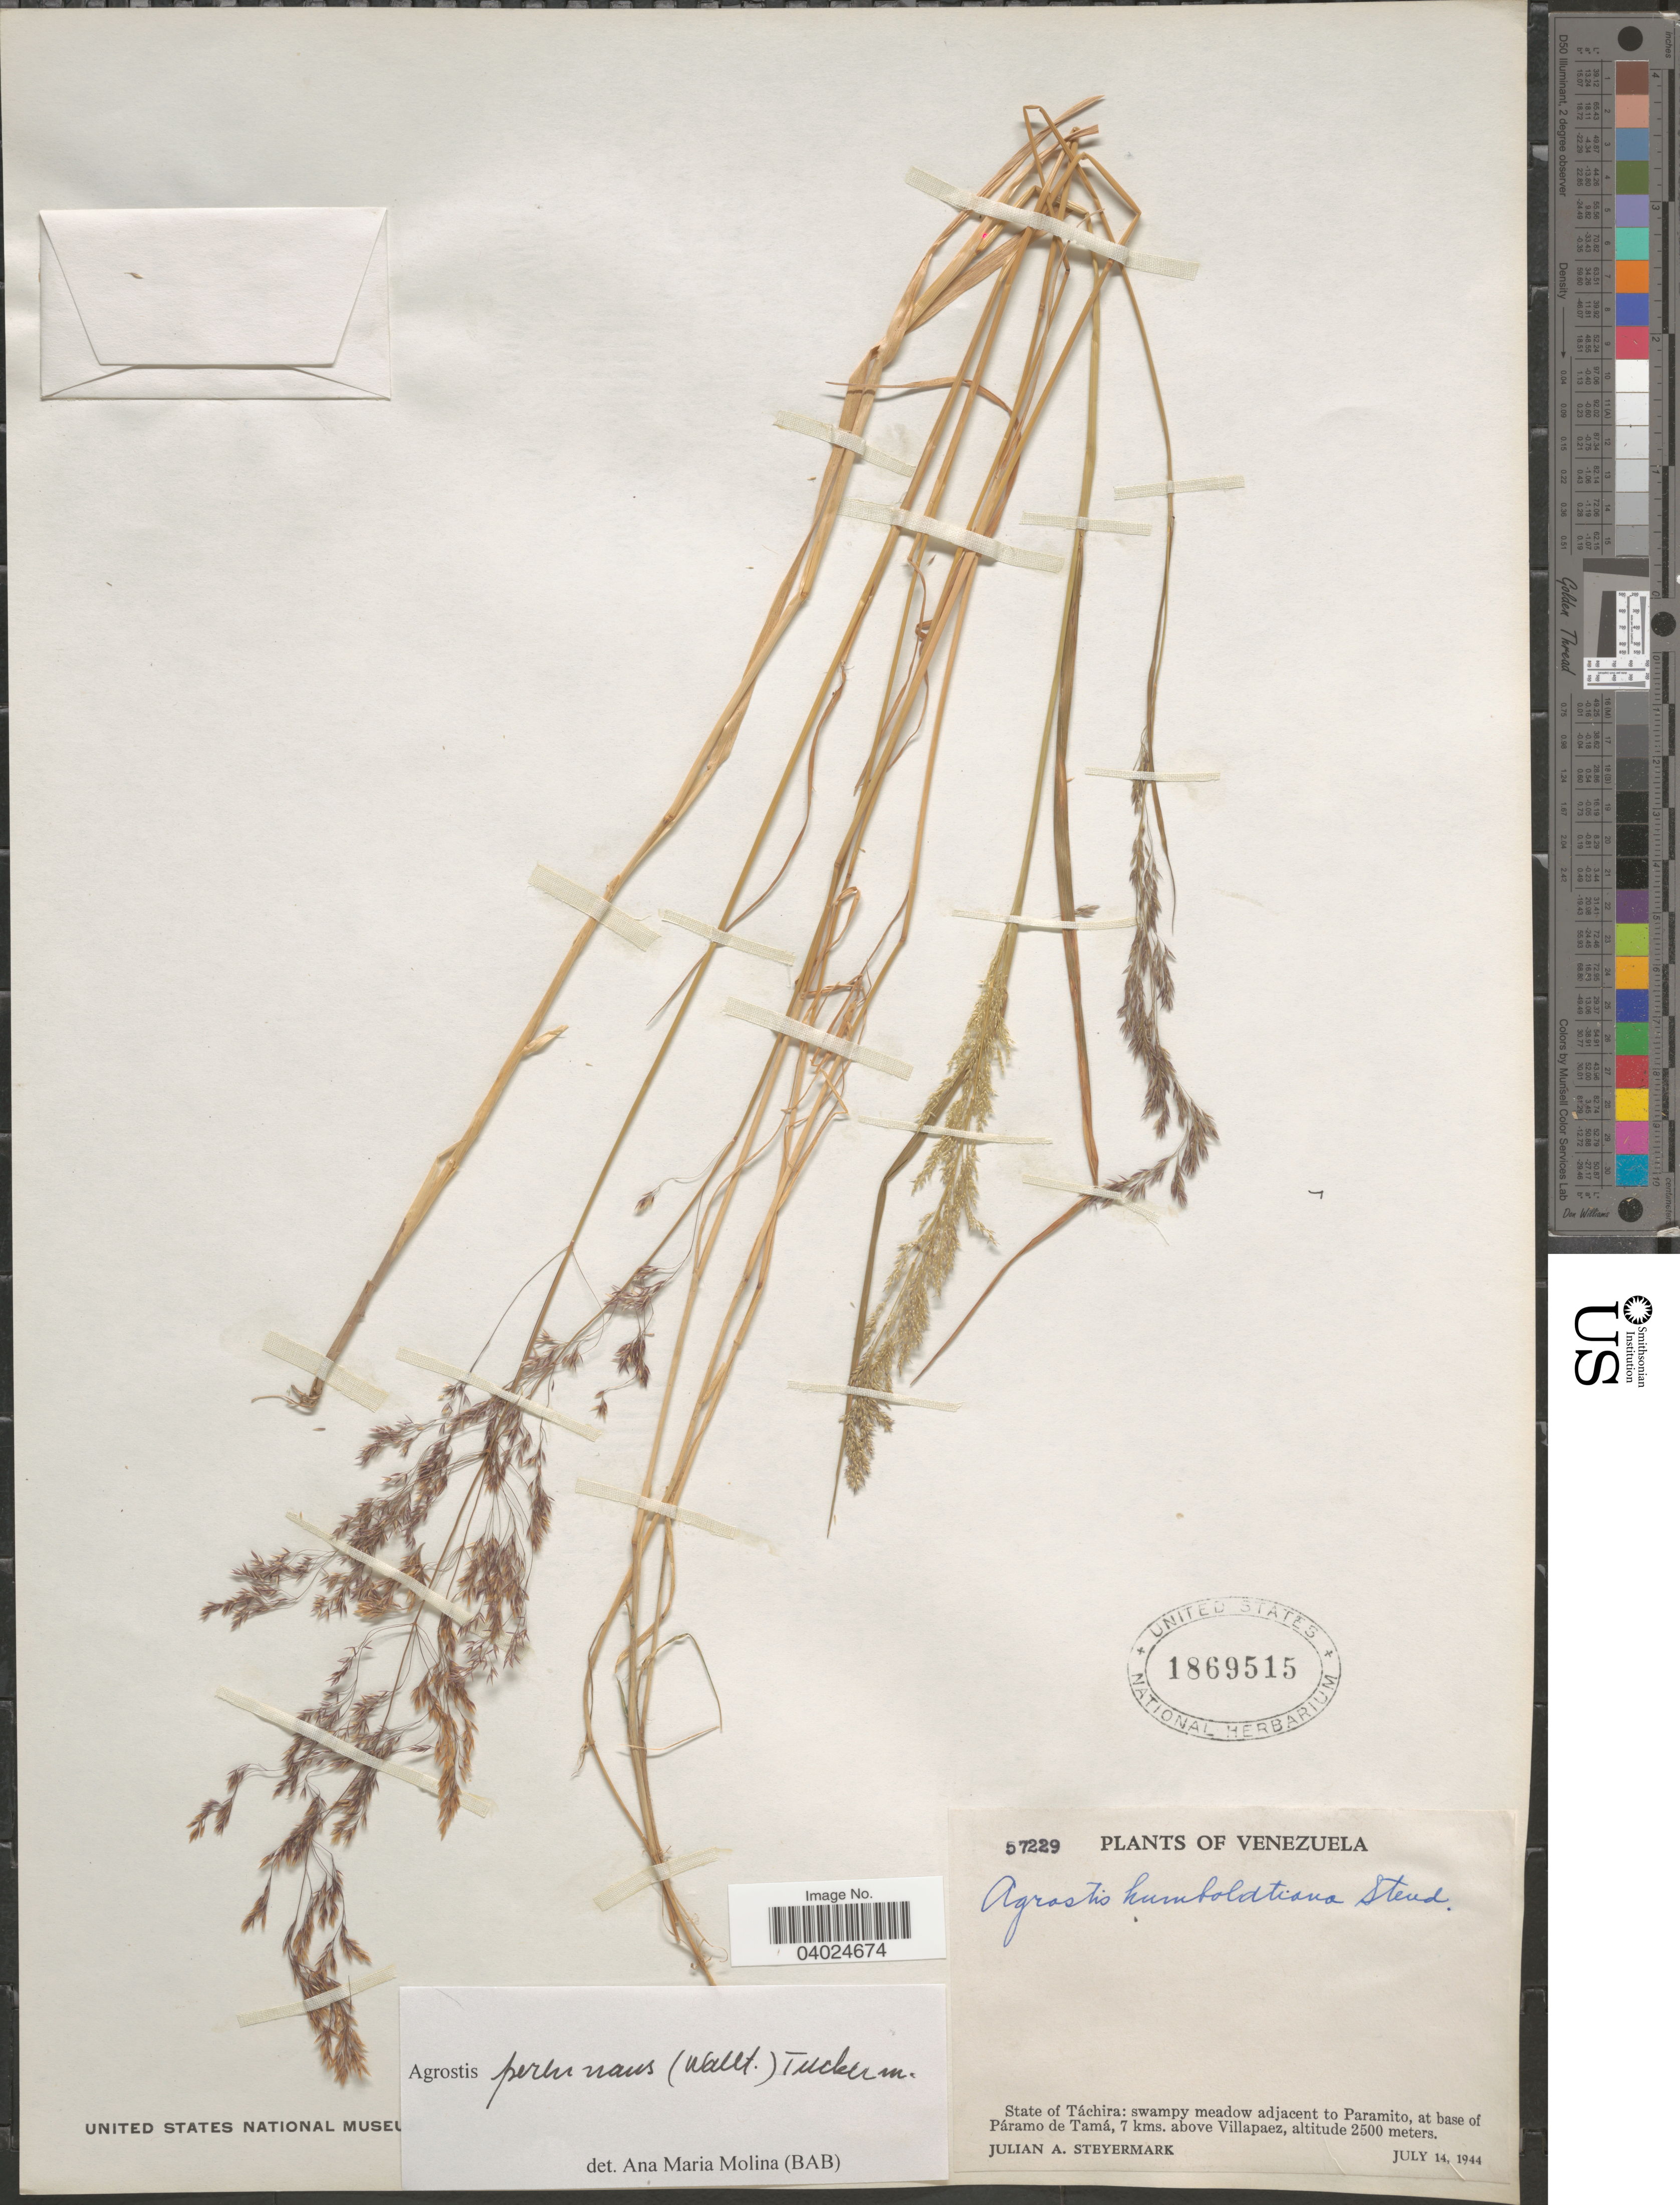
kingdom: Plantae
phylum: Tracheophyta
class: Liliopsida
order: Poales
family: Poaceae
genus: Agrostis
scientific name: Agrostis perennans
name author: (Walter) Tuck.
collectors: J. Steyermark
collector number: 57229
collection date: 1944-07-14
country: Venezuela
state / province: Tachira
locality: Swampy meadow adjacent to Paramito, at base of Páramo de Tamá, 7 kms. above Villapaez.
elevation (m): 2500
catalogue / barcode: US 1869515